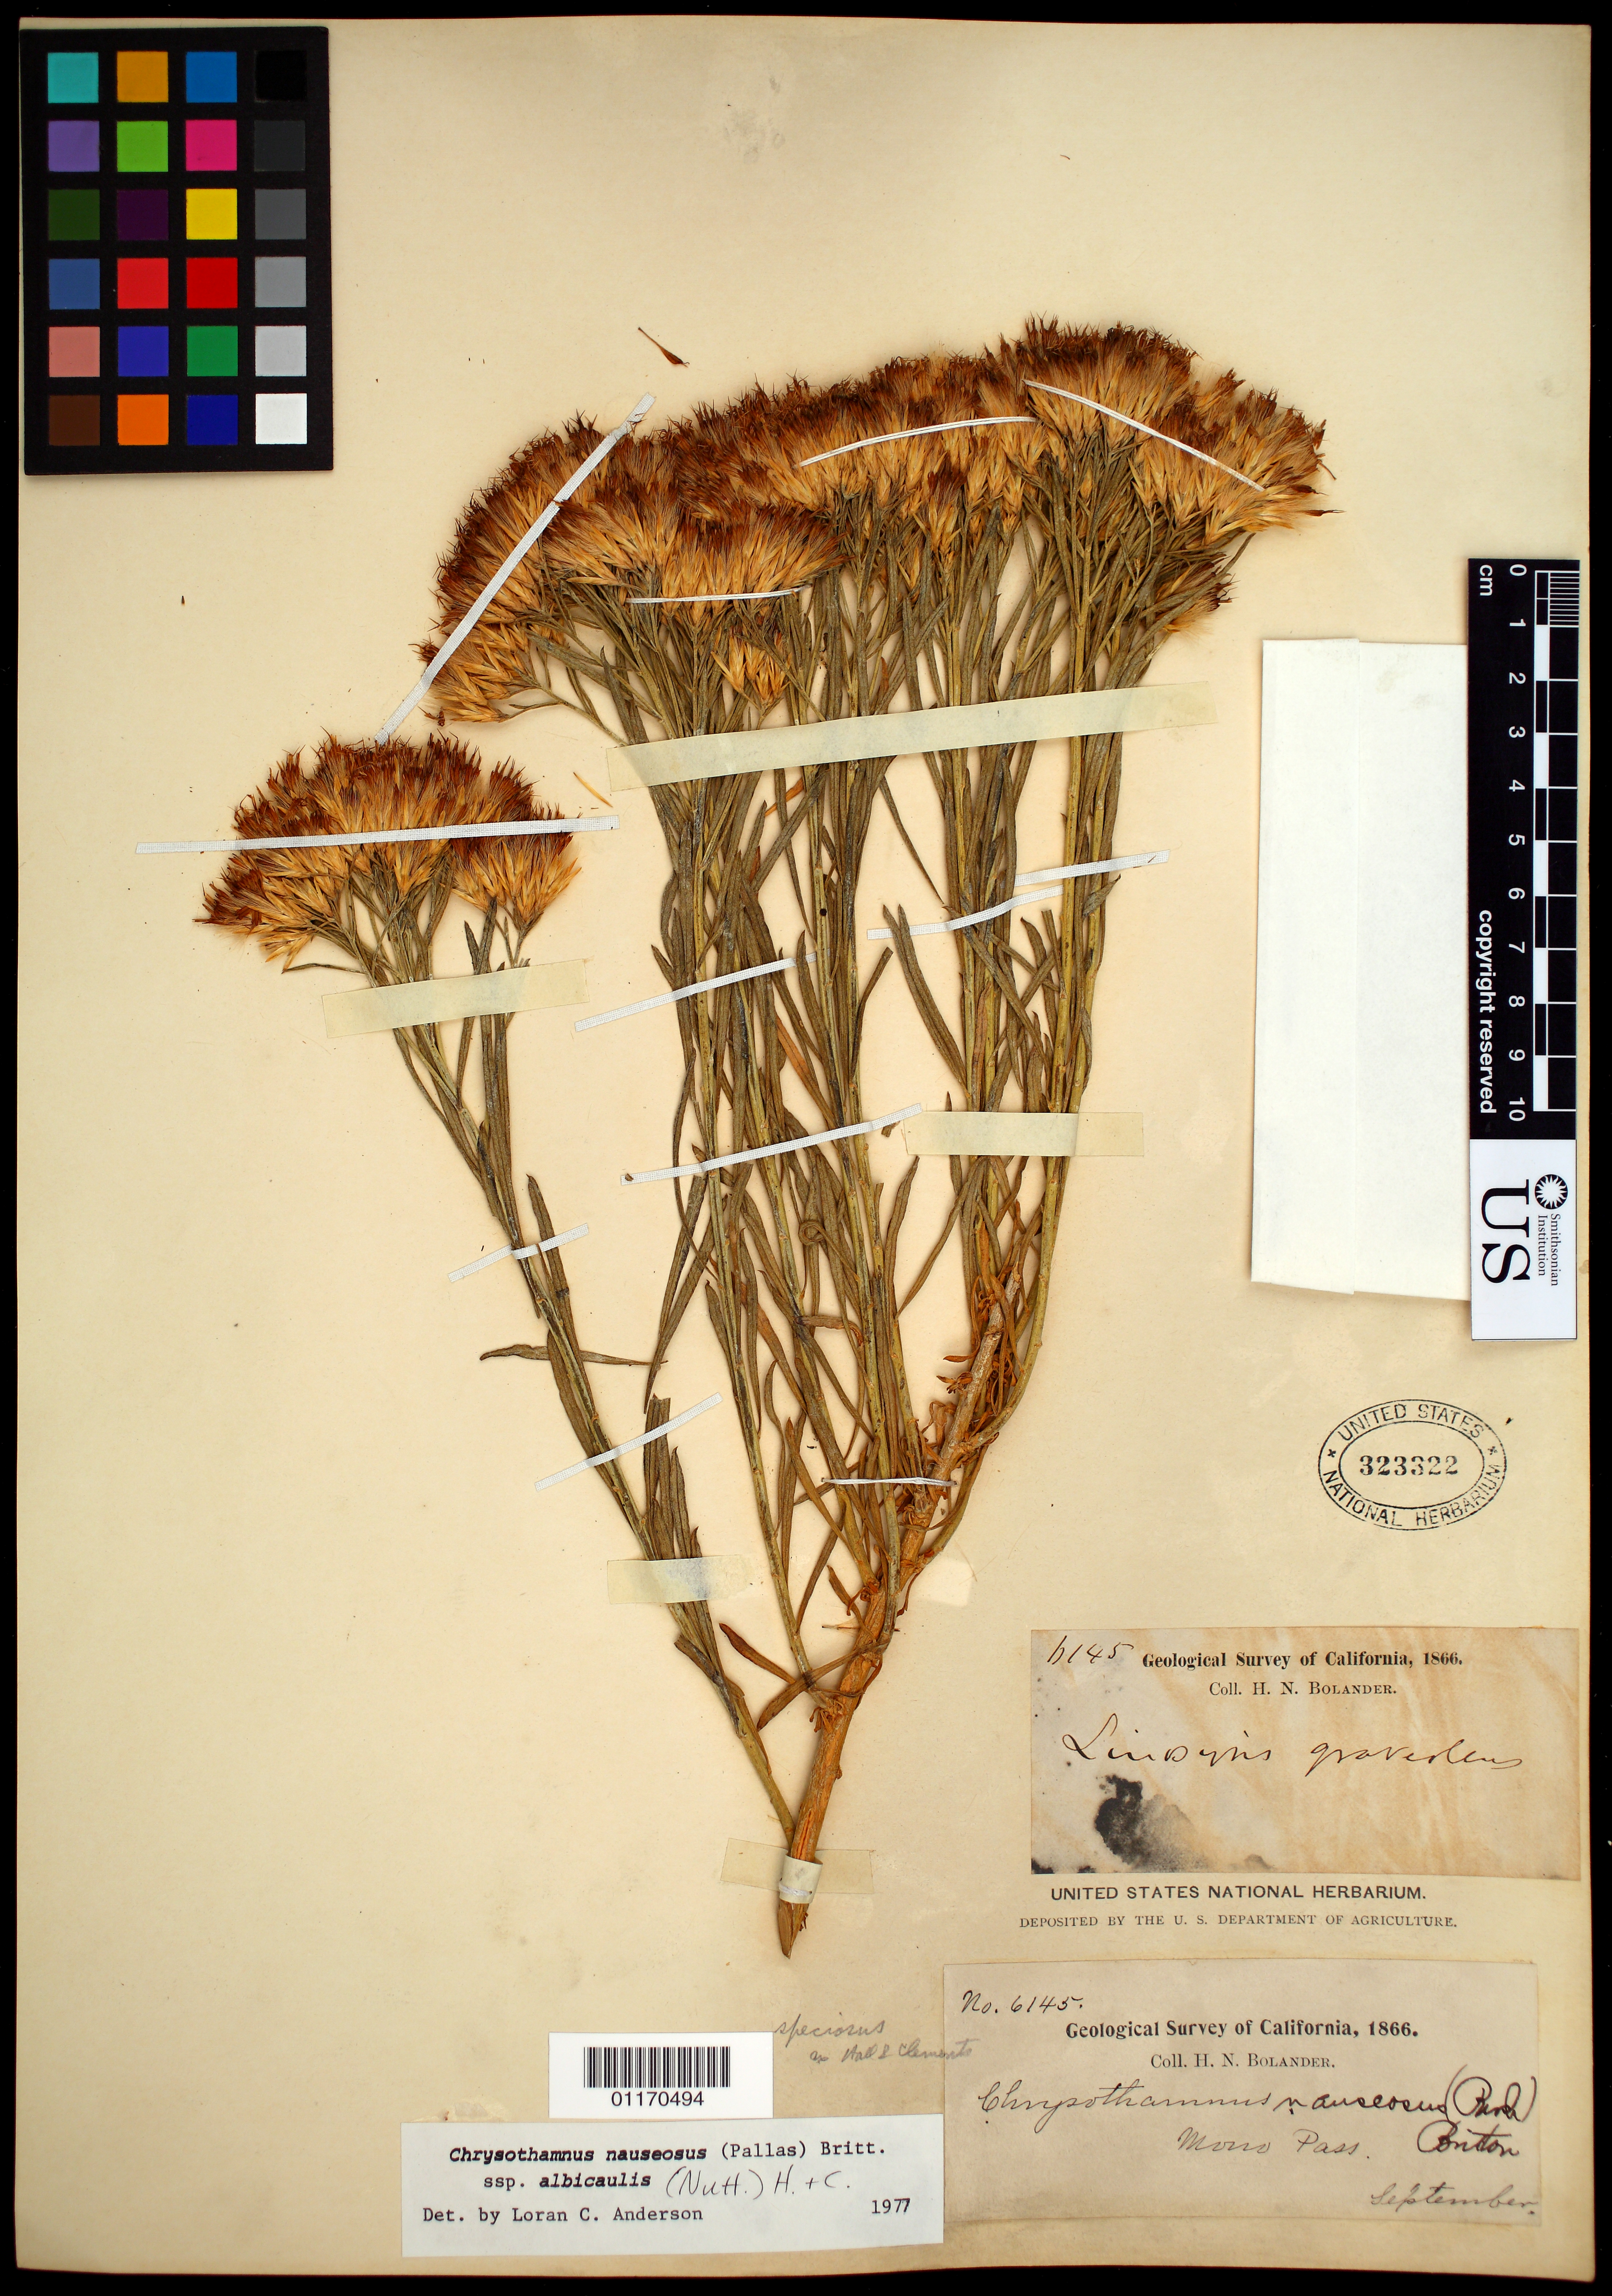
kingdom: Plantae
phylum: Tracheophyta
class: Magnoliopsida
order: Asterales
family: Asteraceae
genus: Ericameria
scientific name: Ericameria nauseosa var. speciosa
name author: (Nutt.) G.L. Nesom & G.I. Baird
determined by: Urbatsch, Lowell E., Curator (LSU), Louisiana State University (UNITED STATES)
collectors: H. Bolander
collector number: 6145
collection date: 1866-09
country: United States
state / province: California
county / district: Mono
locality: Mono Pass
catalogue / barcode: US 323322